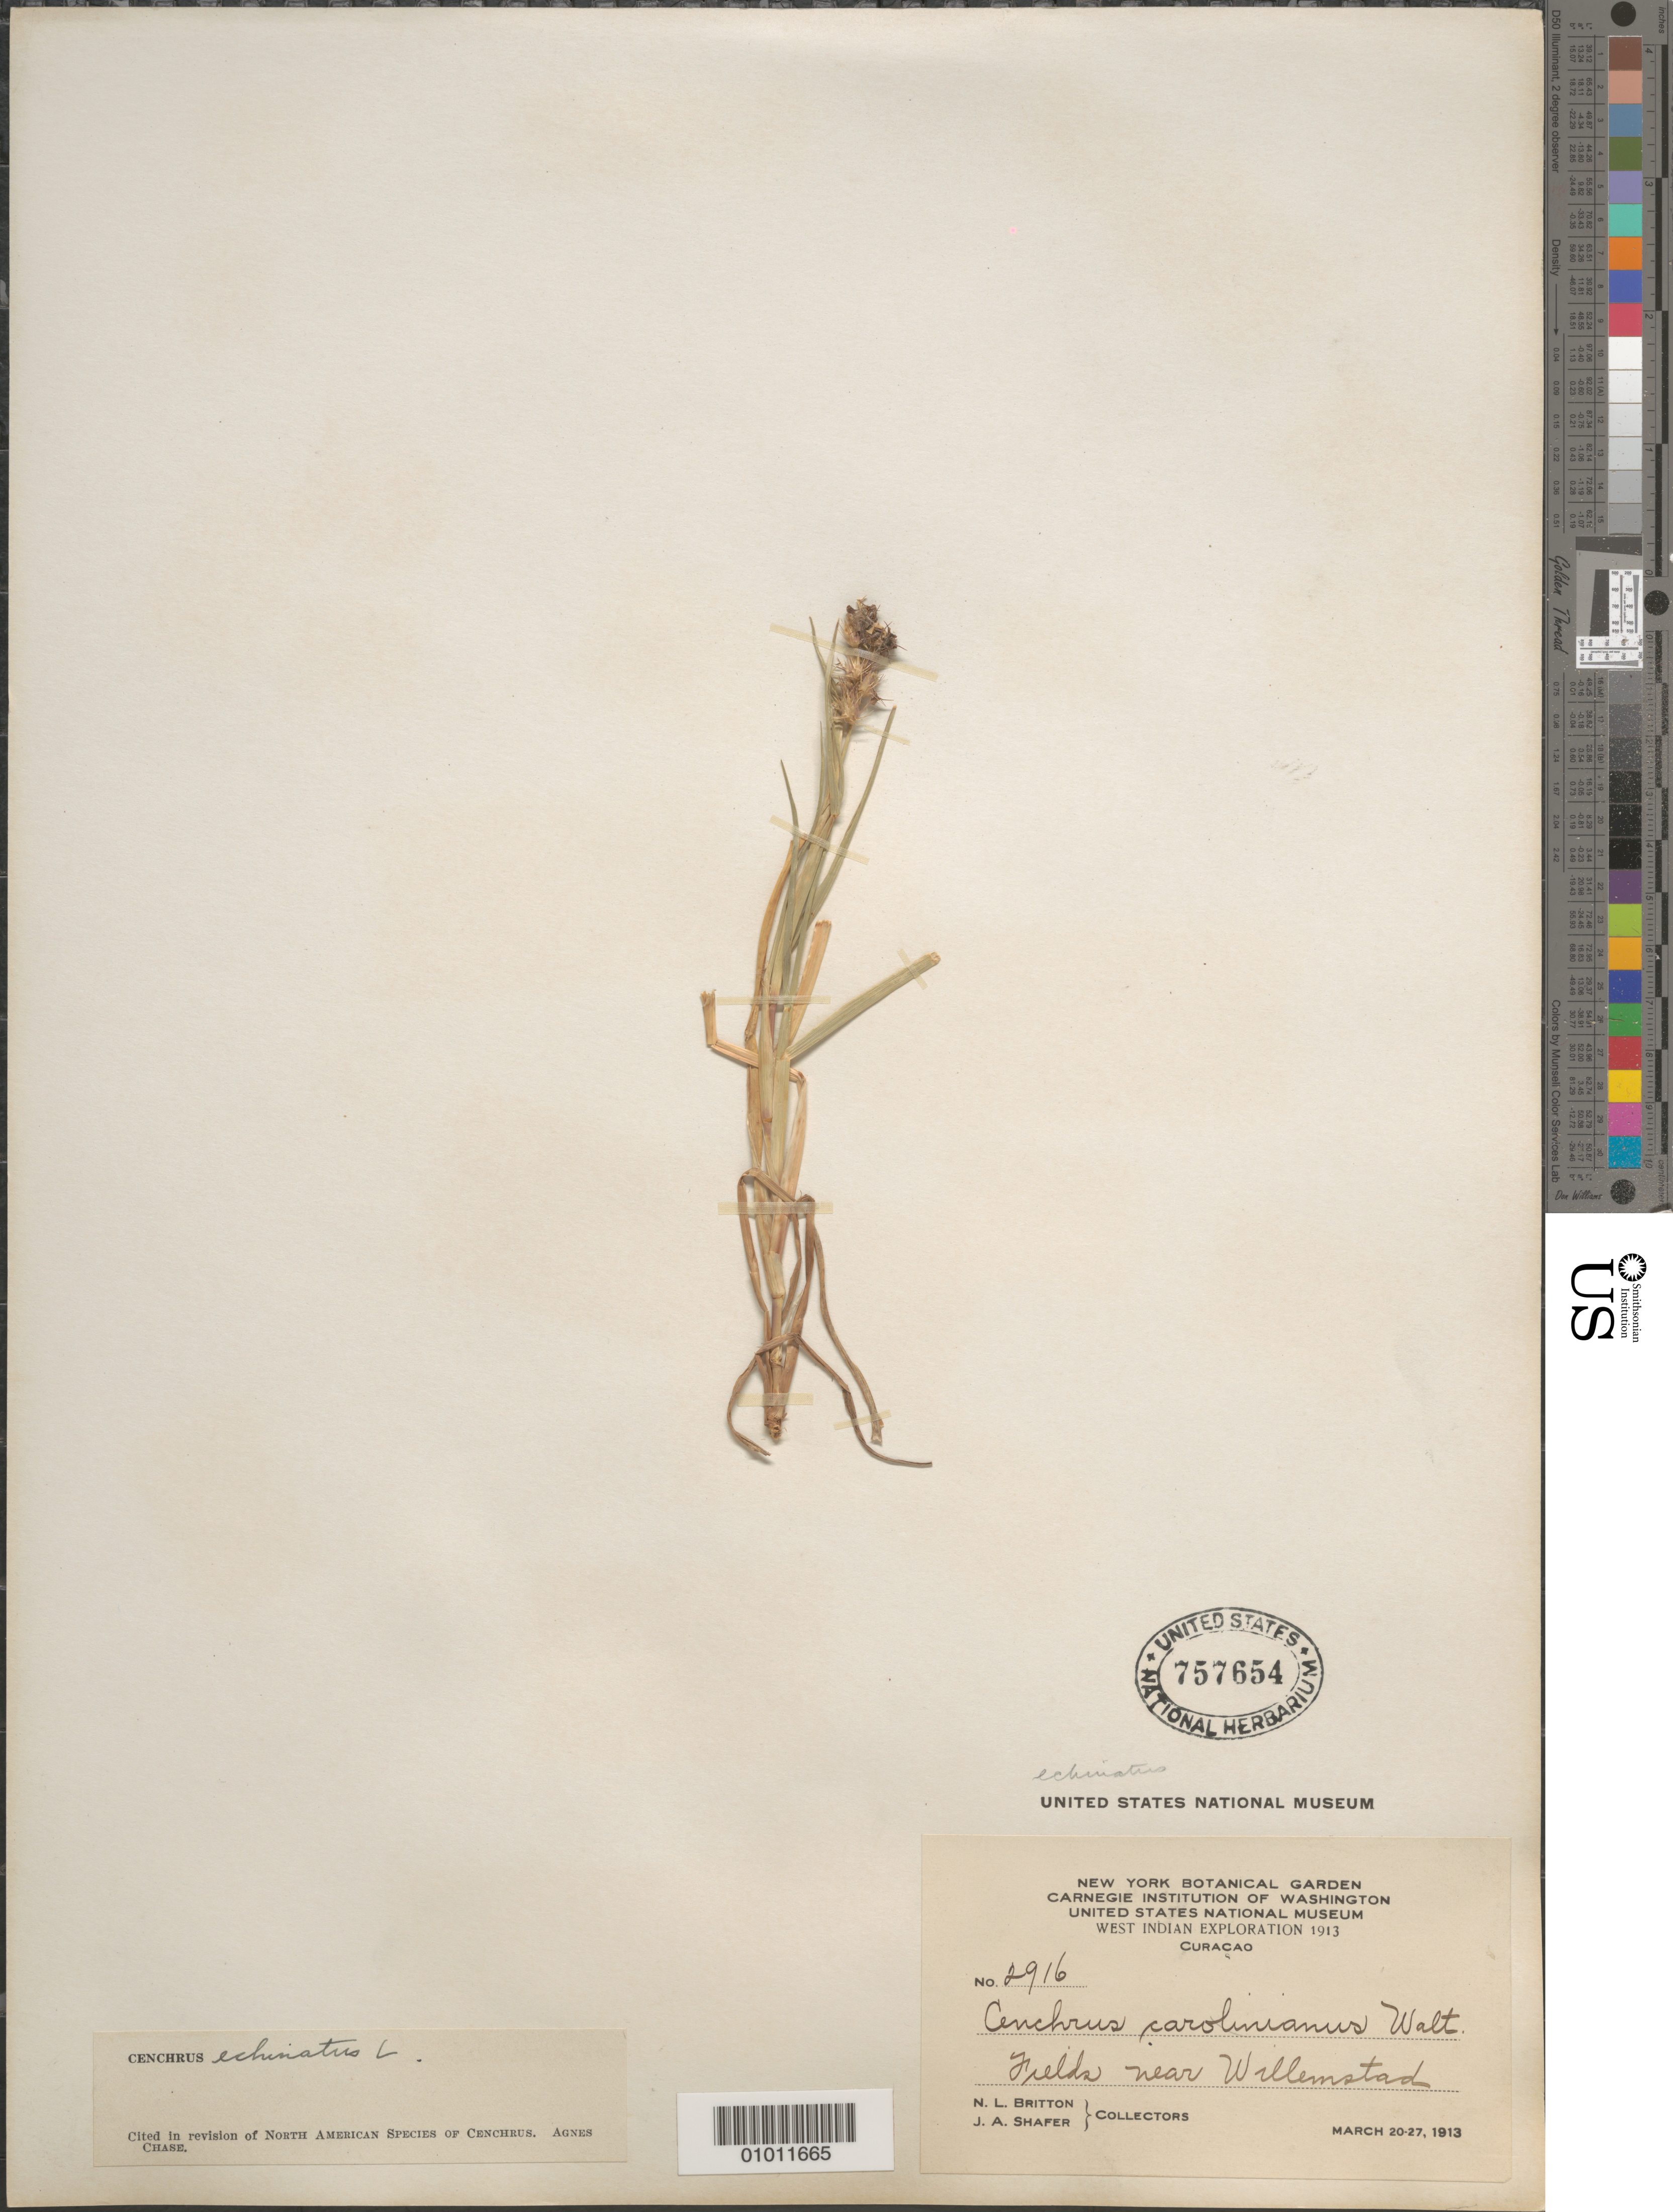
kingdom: Plantae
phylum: Tracheophyta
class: Liliopsida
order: Poales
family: Poaceae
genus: Cenchrus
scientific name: Cenchrus echinatus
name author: L.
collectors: N. Britton & J. A. Shafer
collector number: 2916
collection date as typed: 20 Mar 1913 to 27 Mar 1913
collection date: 1913-03-20/1913-03-27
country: Curaçao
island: Curaçao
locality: Fields near Willemstad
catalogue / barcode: US 757654